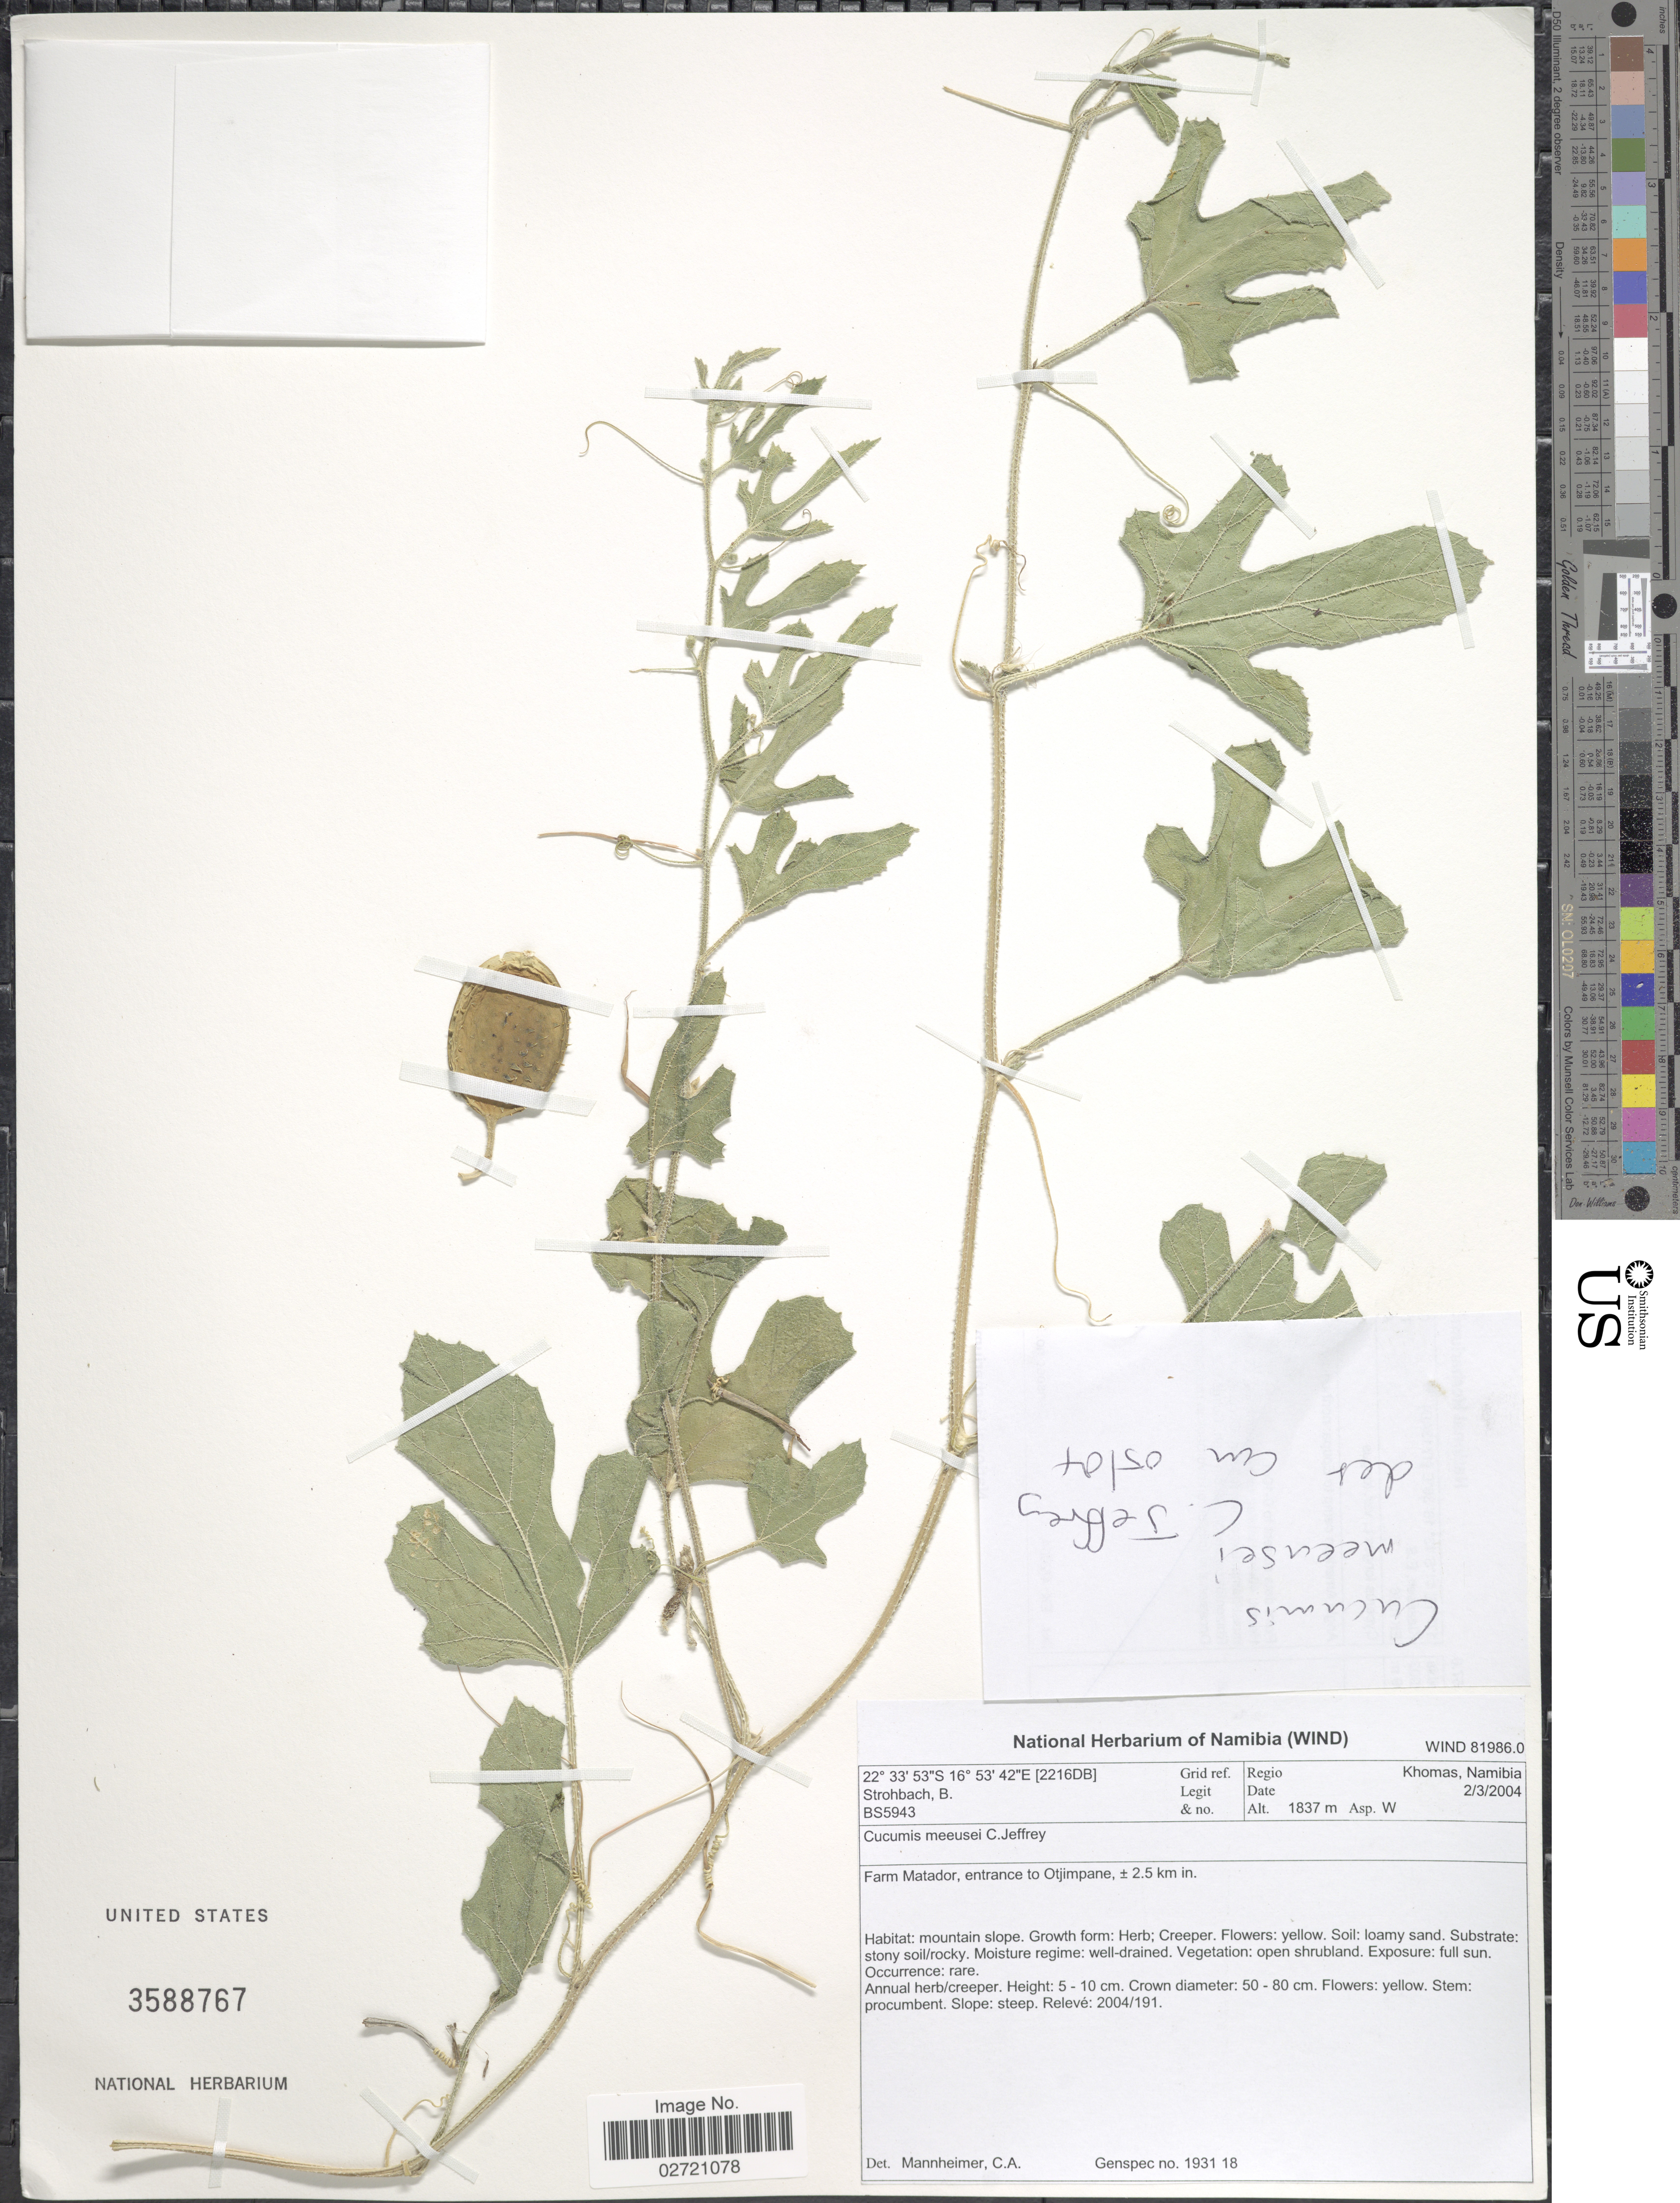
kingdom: Plantae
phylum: Tracheophyta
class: Magnoliopsida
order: Cucurbitales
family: Cucurbitaceae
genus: Cucumis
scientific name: Cucumis meeusei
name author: C. Jeffrey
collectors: B. Strohbach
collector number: BS5943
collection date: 2004-03-02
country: Namibia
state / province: Khomas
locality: Farm Matador, entrance to Otjimpane ± 2.5 km in.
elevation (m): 1837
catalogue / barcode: US 3588767